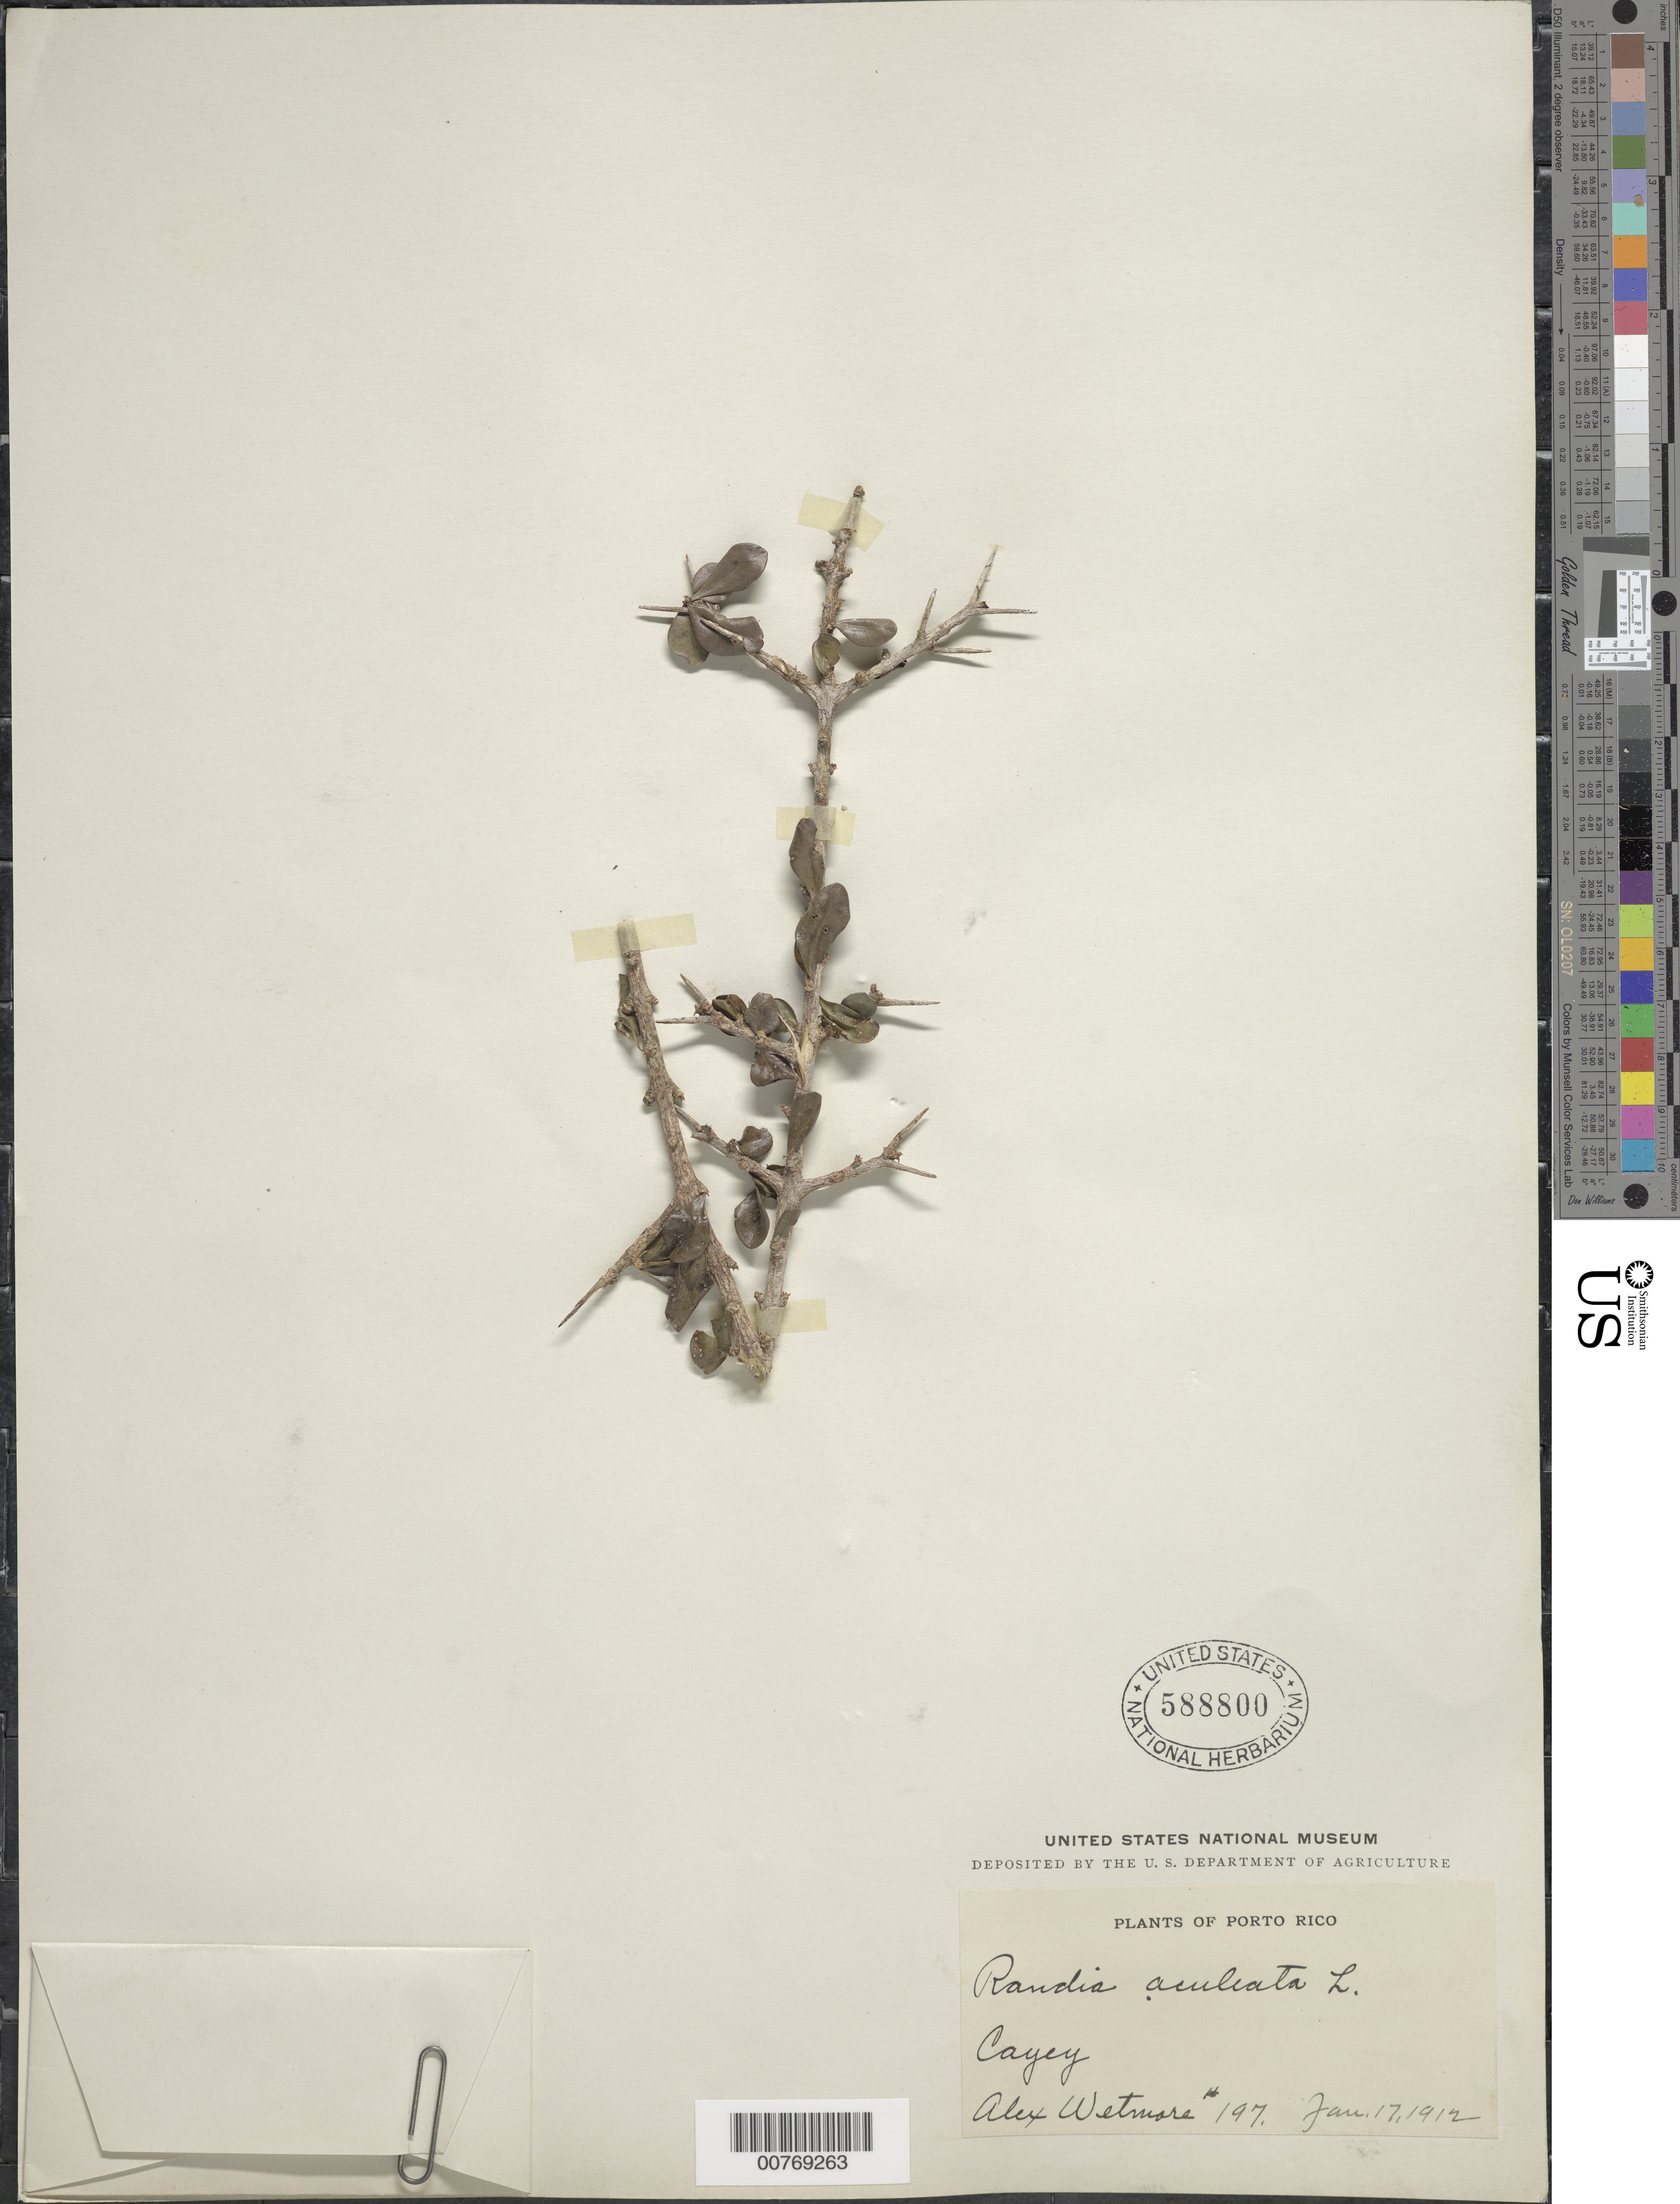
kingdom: Plantae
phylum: Tracheophyta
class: Magnoliopsida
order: Gentianales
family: Rubiaceae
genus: Randia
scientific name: Randia aculeata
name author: L.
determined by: Acevedo-Rodríguez, P., (BOT), Smithsonian Institution - National Museum of Natural History (UNITED STATES)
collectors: A. Wetmore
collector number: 197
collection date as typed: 17 Jan 1912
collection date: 1912-01-17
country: Puerto Rico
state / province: Cayey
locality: Cayey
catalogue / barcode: US 588800